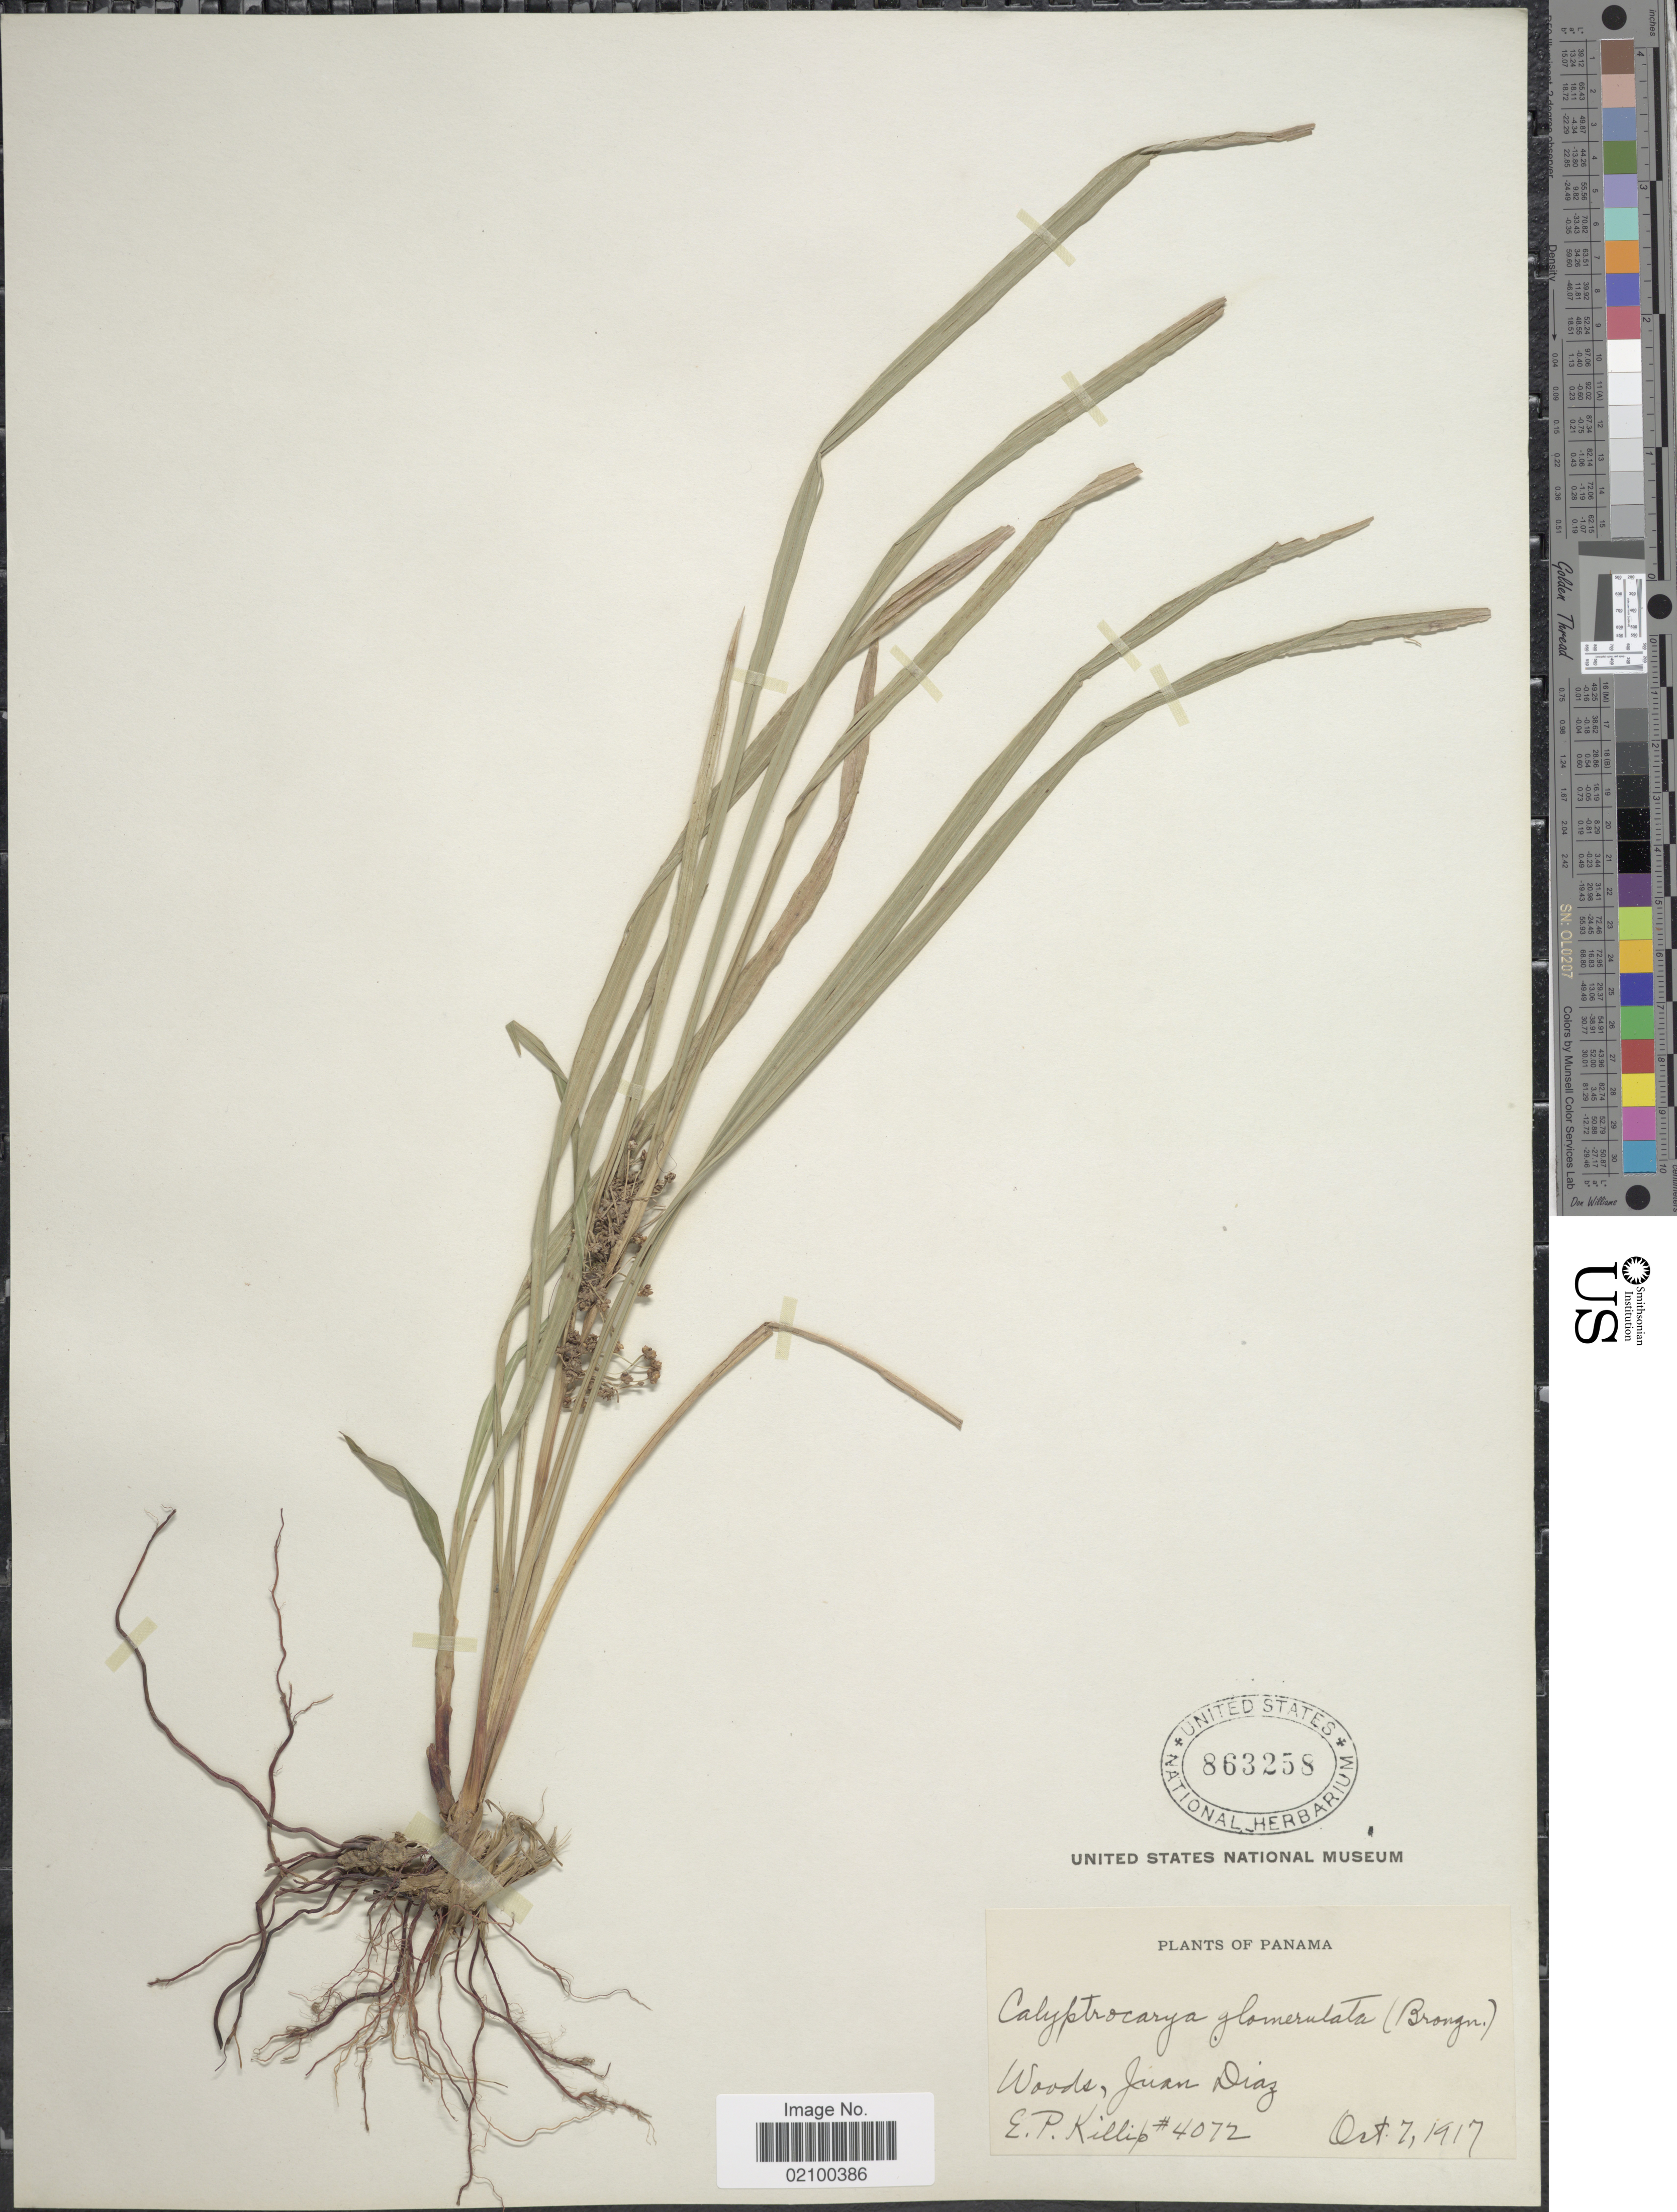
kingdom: Plantae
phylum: Tracheophyta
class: Liliopsida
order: Poales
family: Cyperaceae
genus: Calyptrocarya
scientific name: Calyptrocarya glomerulata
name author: (Brongn.) Urb.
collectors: E. P. Killip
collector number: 4072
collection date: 1917-10-07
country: Panama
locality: Woods, Juan Diaz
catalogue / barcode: US 863258